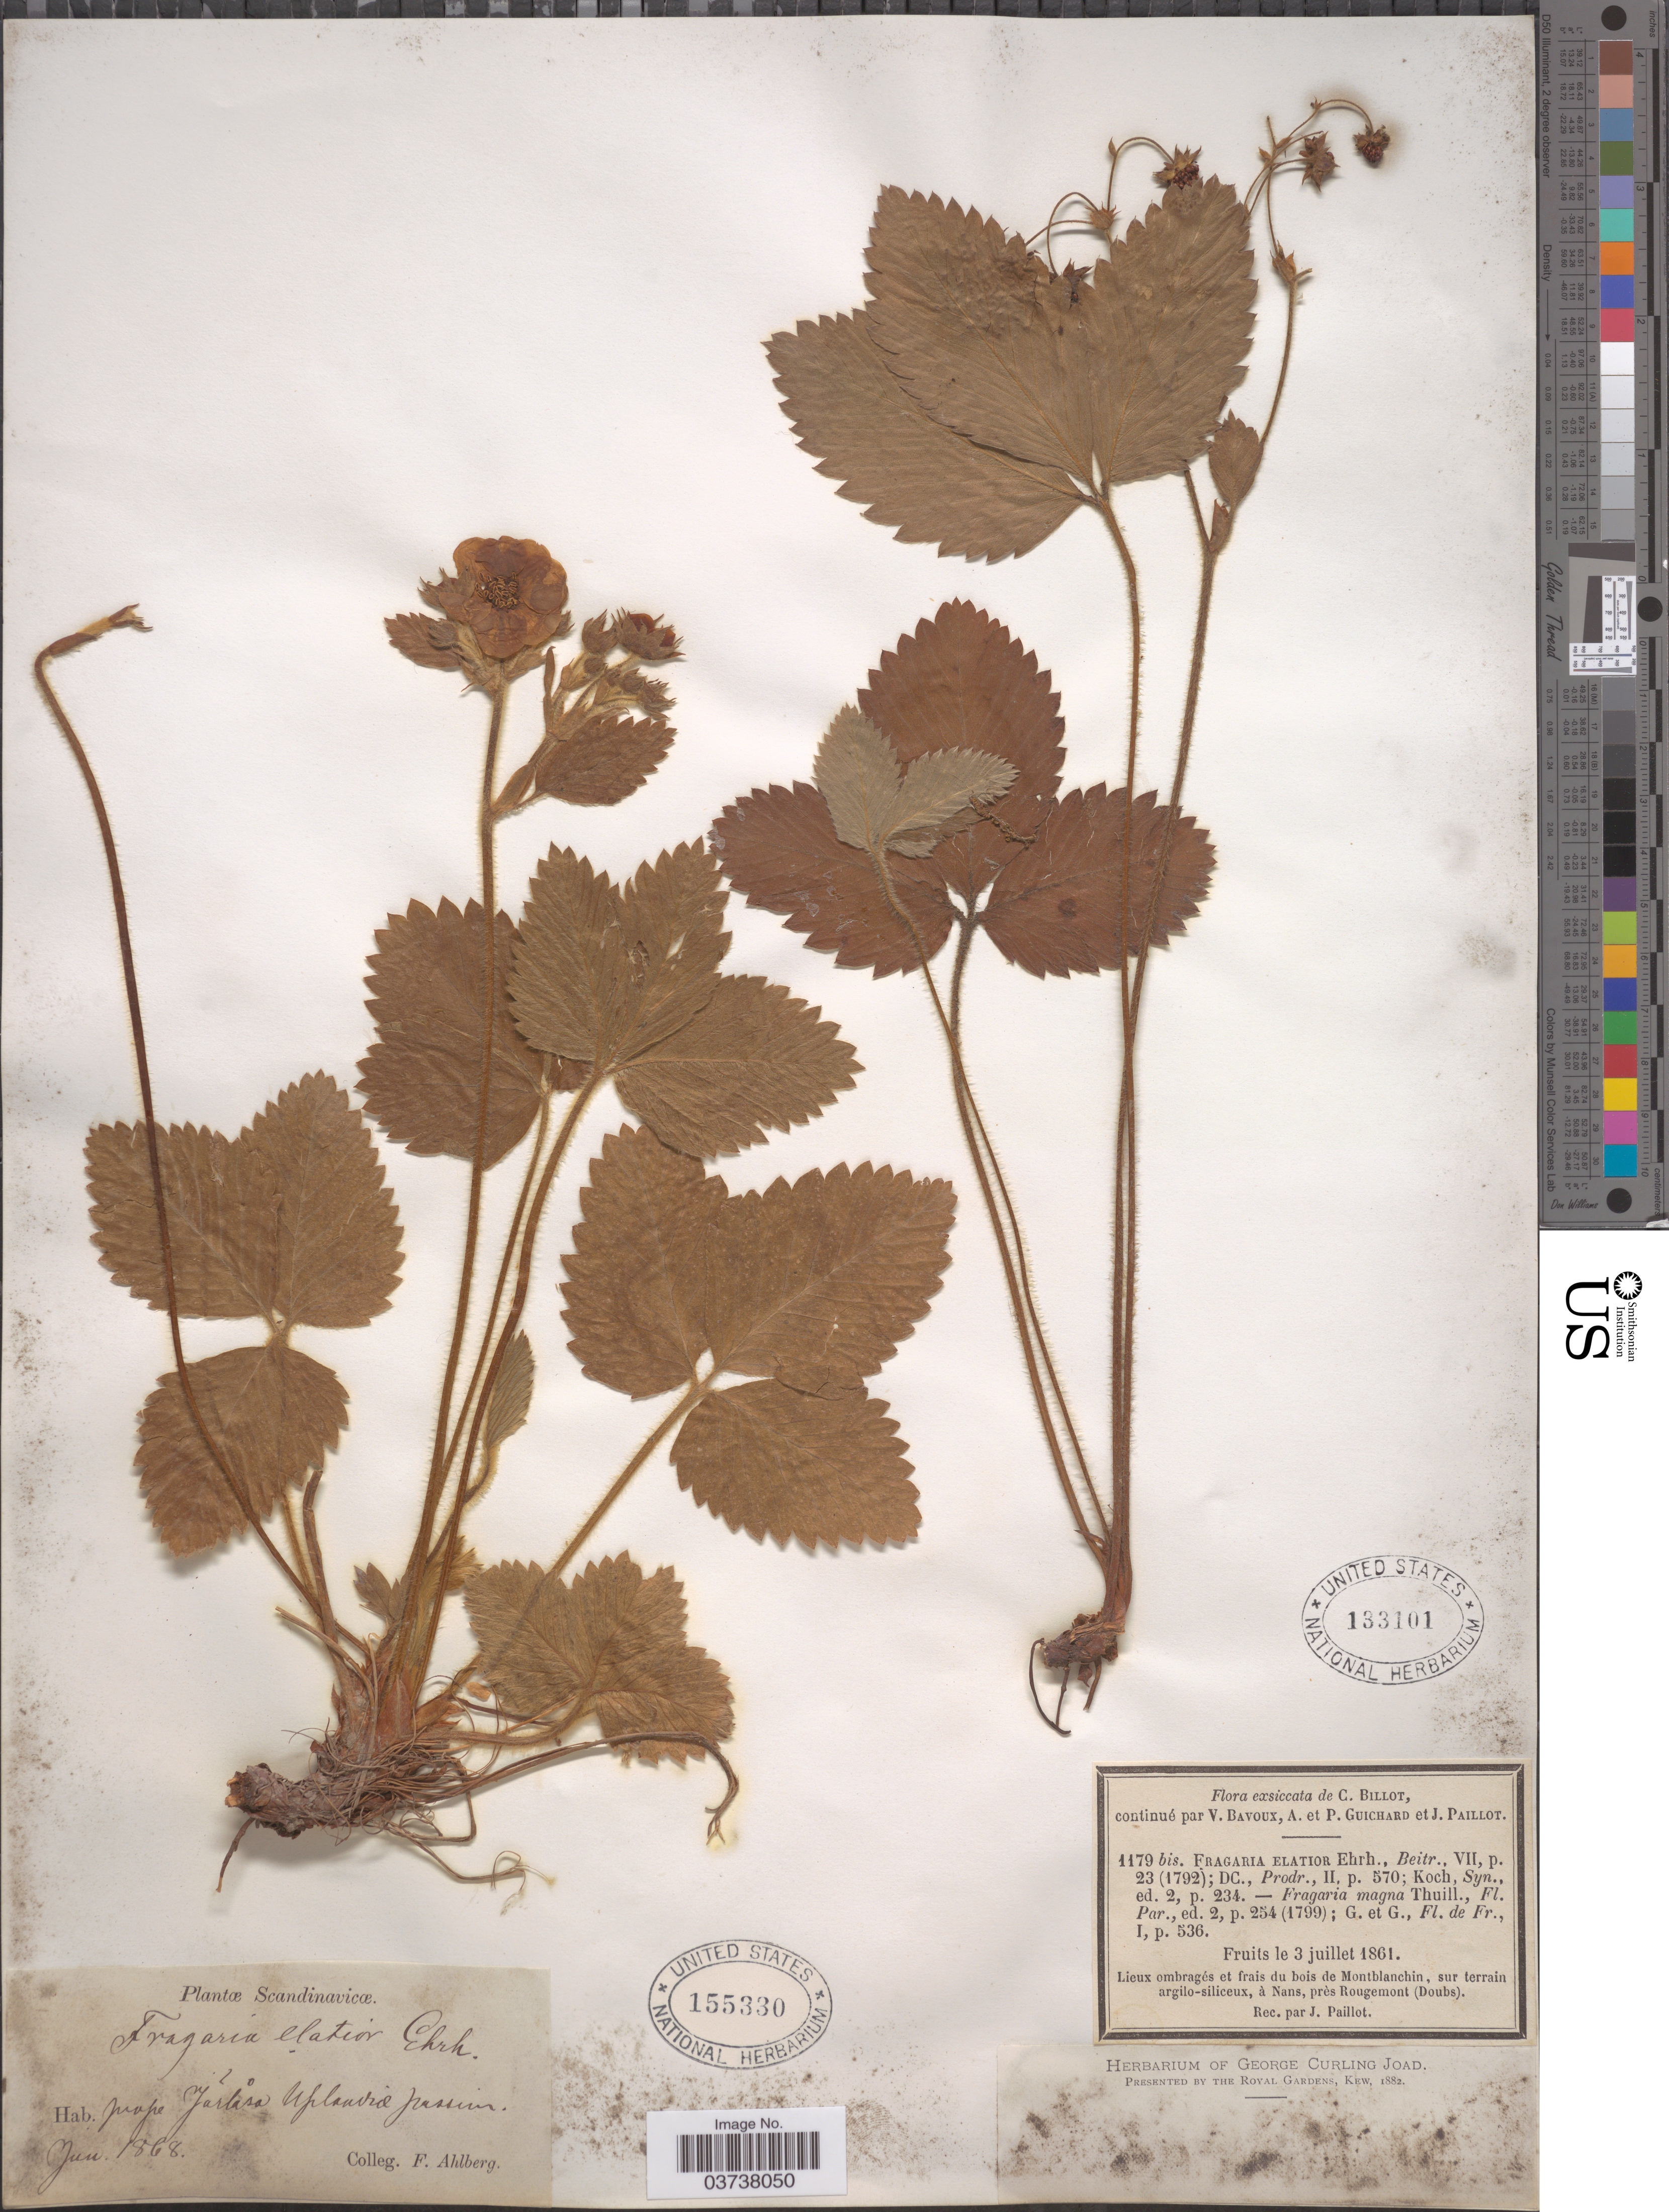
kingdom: Plantae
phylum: Tracheophyta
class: Magnoliopsida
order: Rosales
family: Rosaceae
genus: Fragaria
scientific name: Fragaria elatior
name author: Ehrh.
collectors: C. Billot, Bavoux, V., Guichard, A., P. Guichard & J. Paillot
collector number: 1179bis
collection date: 1861-07-03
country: France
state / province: Bourgogne-Franche-Comté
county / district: Doubs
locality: Lieux ombragés et frais du bois de Montblanchin, sur terrain argilo-siliceux, à Nans, près Rougemont (Doubs).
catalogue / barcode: US 155330-2